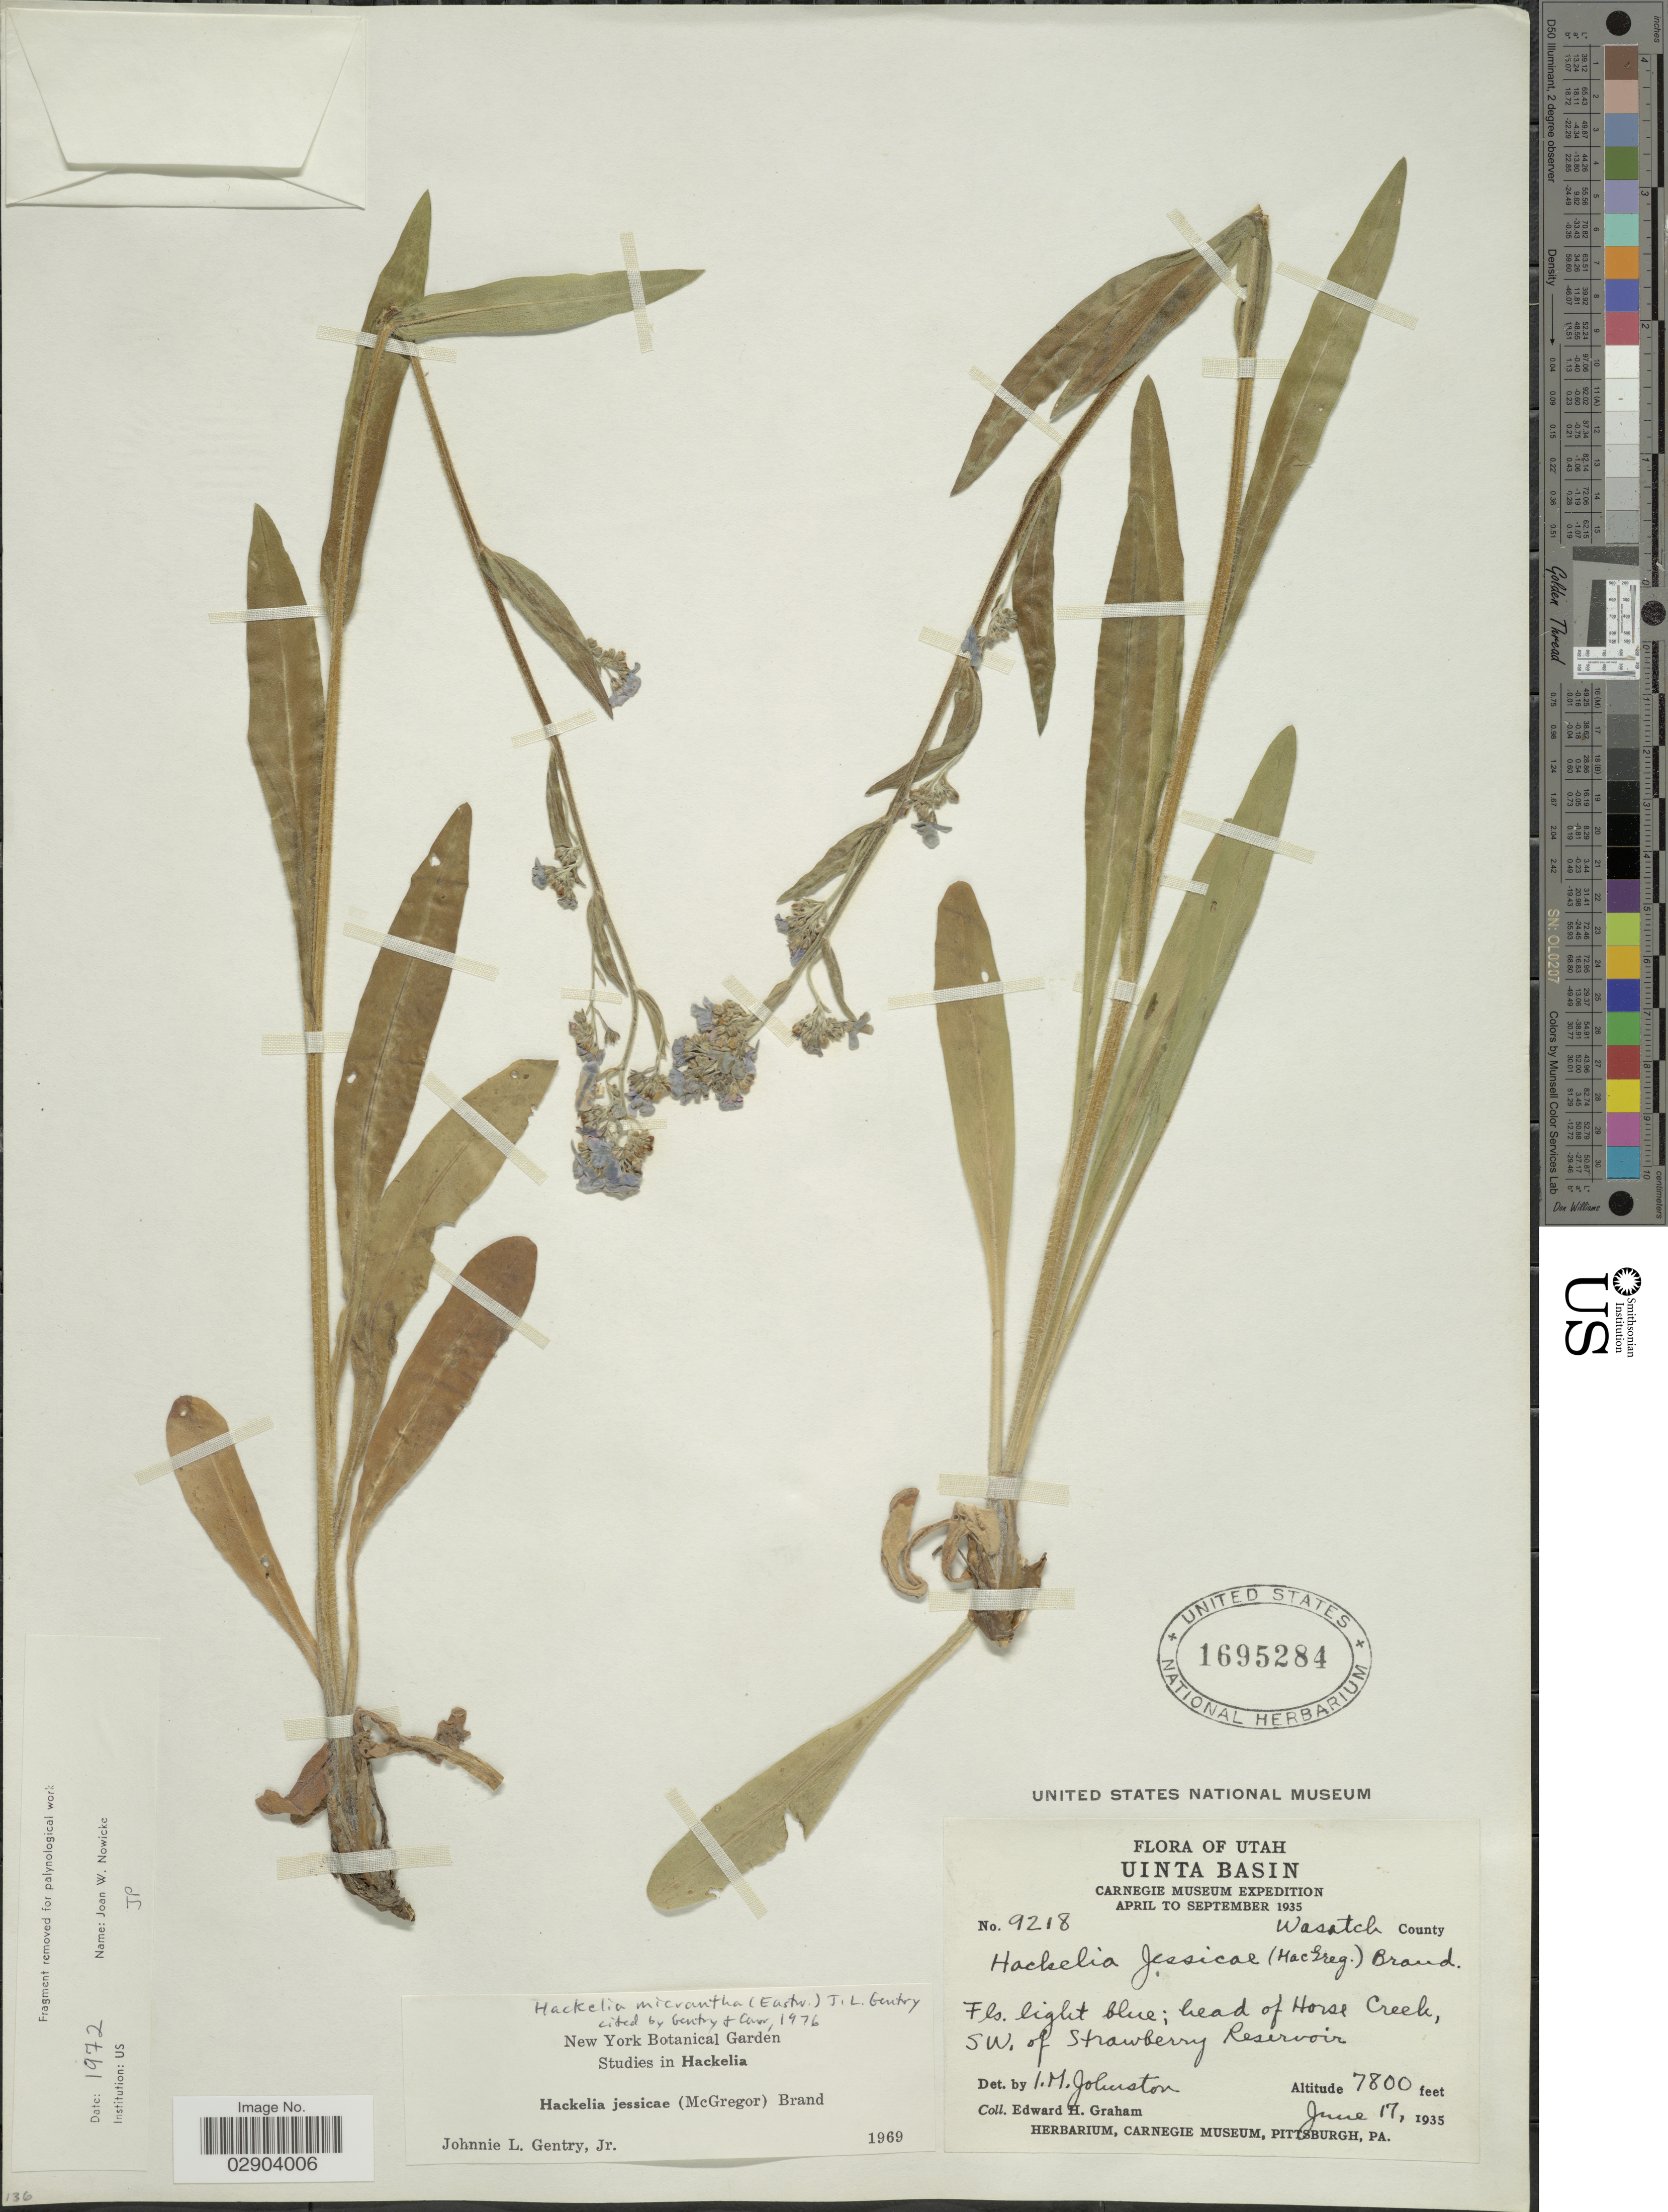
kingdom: Plantae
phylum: Tracheophyta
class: Magnoliopsida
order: Boraginales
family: Boraginaceae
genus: Hackelia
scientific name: Hackelia micrantha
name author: (Eastw.) J.L. Gentry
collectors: E. H. Graham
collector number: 9218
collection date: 1935-06-17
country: United States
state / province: Utah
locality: Uinta Basin. Wasatch County. Head of Horse Creek, SW. of Strawberry Reservoir.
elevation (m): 2377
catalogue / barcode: US 1695284